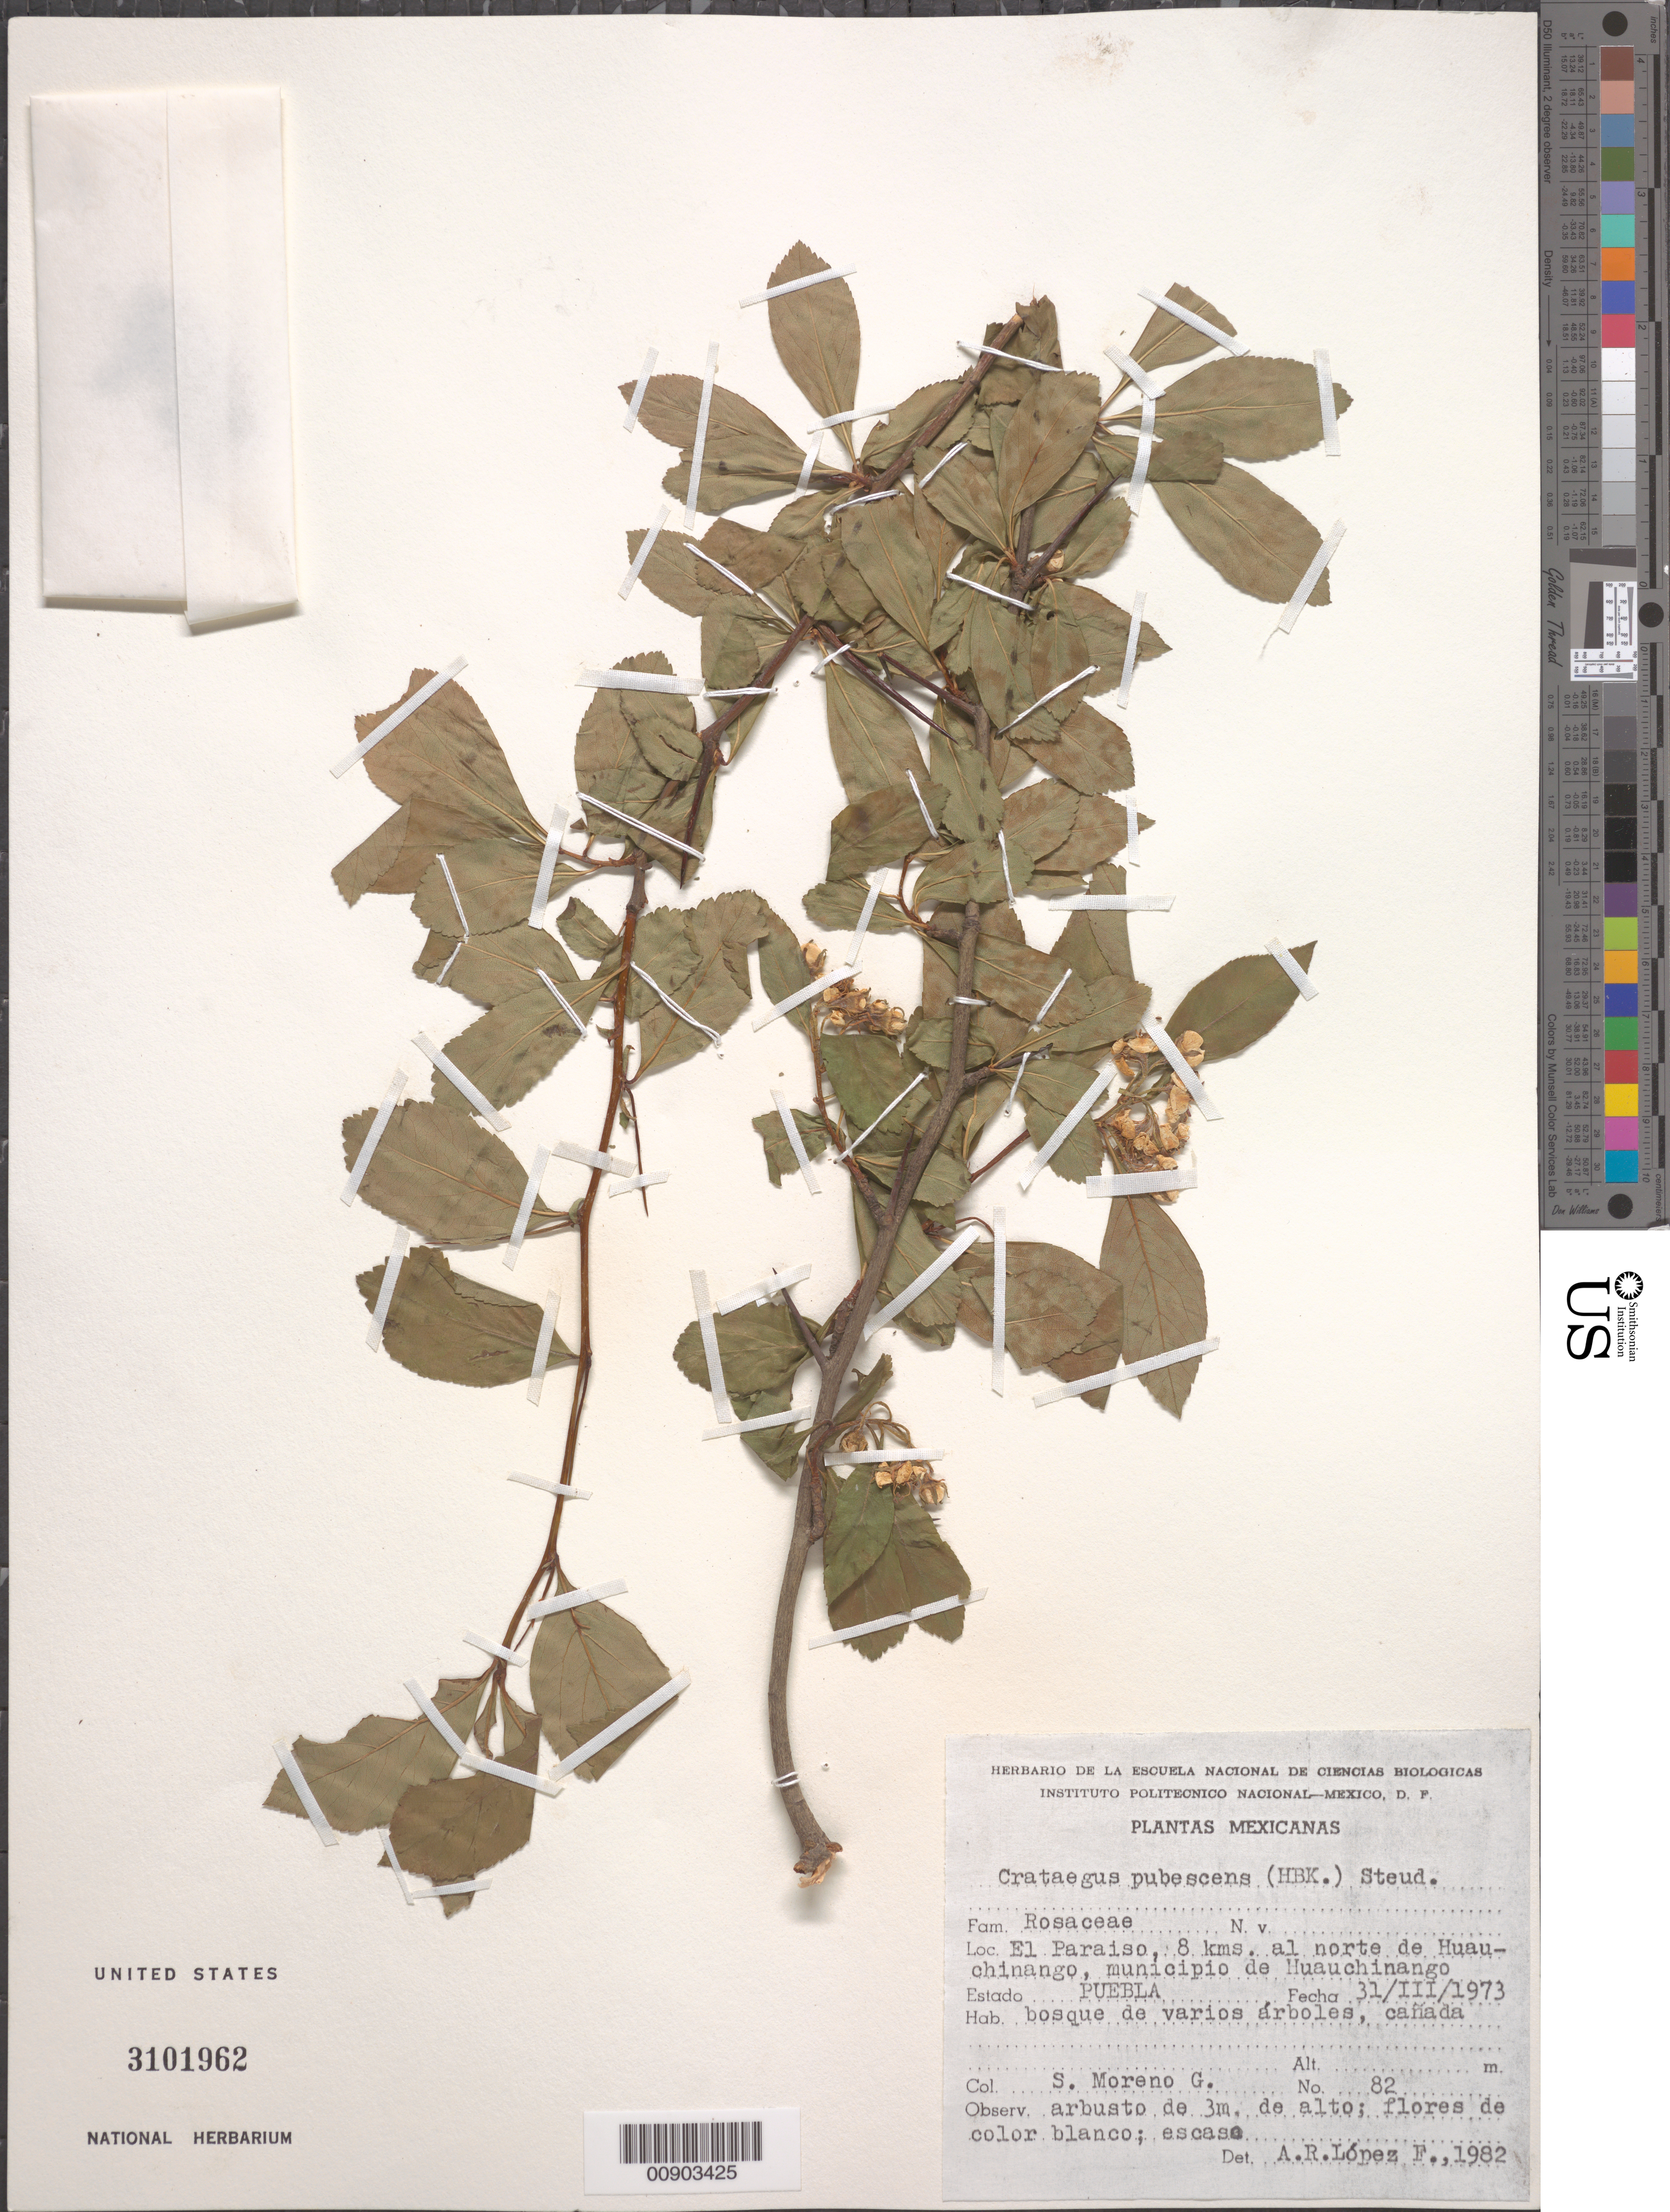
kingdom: Plantae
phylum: Tracheophyta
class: Magnoliopsida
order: Rosales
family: Rosaceae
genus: Crataegus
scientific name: Crataegus pubescens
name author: (C. Presl) C. Presl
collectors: Moreno G., S.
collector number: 82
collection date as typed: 31 Mar 1973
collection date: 1973-03-31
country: Mexico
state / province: Puebla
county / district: Huachinango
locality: El Paraíso, 8 kms. al norte de Huachinango, municipio de Huachinango, Puebla.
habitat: Bosque de varios árboles, cañada.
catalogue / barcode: US 3101962